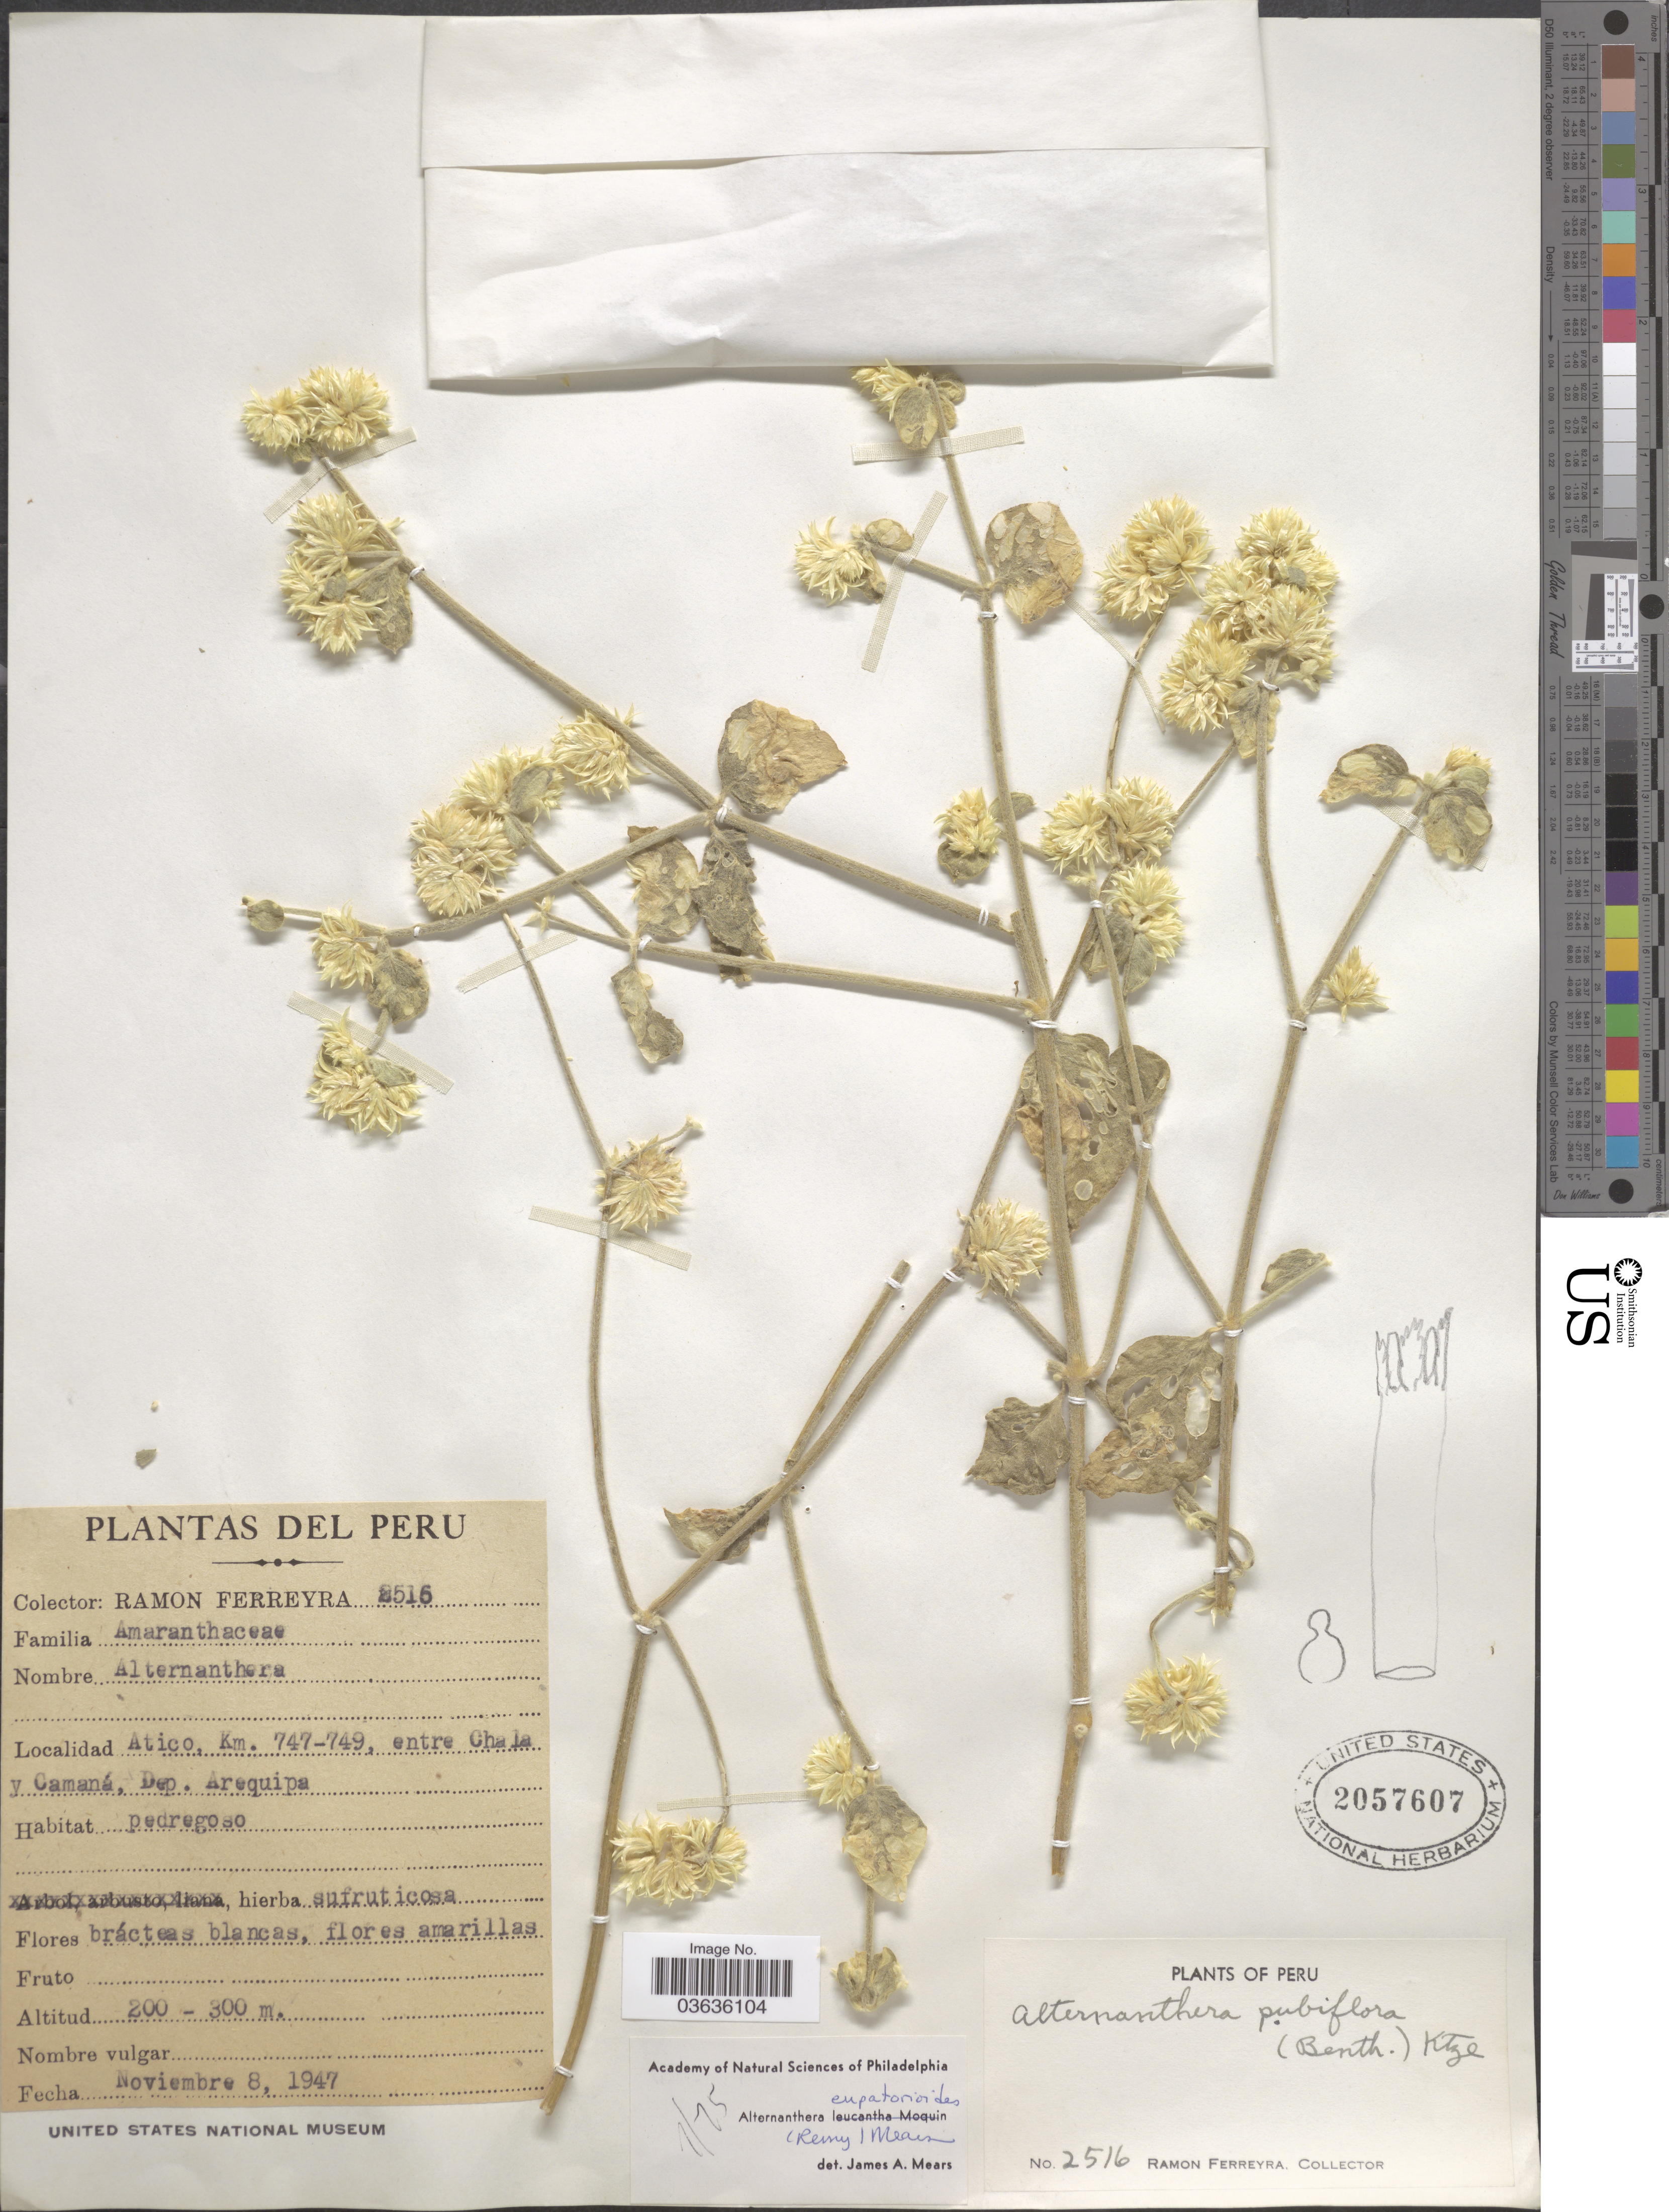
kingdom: Plantae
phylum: Tracheophyta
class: Magnoliopsida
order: Caryophyllales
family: Amaranthaceae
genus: Alternanthera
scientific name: Alternanthera eupatorioides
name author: Remy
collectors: R. A. Ferreyra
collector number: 2516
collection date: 1947-11-08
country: Peru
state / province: Arequipa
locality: Atico, Km. 747-749, entre Chala y Camaná, Dep. Arequipa.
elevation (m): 200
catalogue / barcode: US 2057607